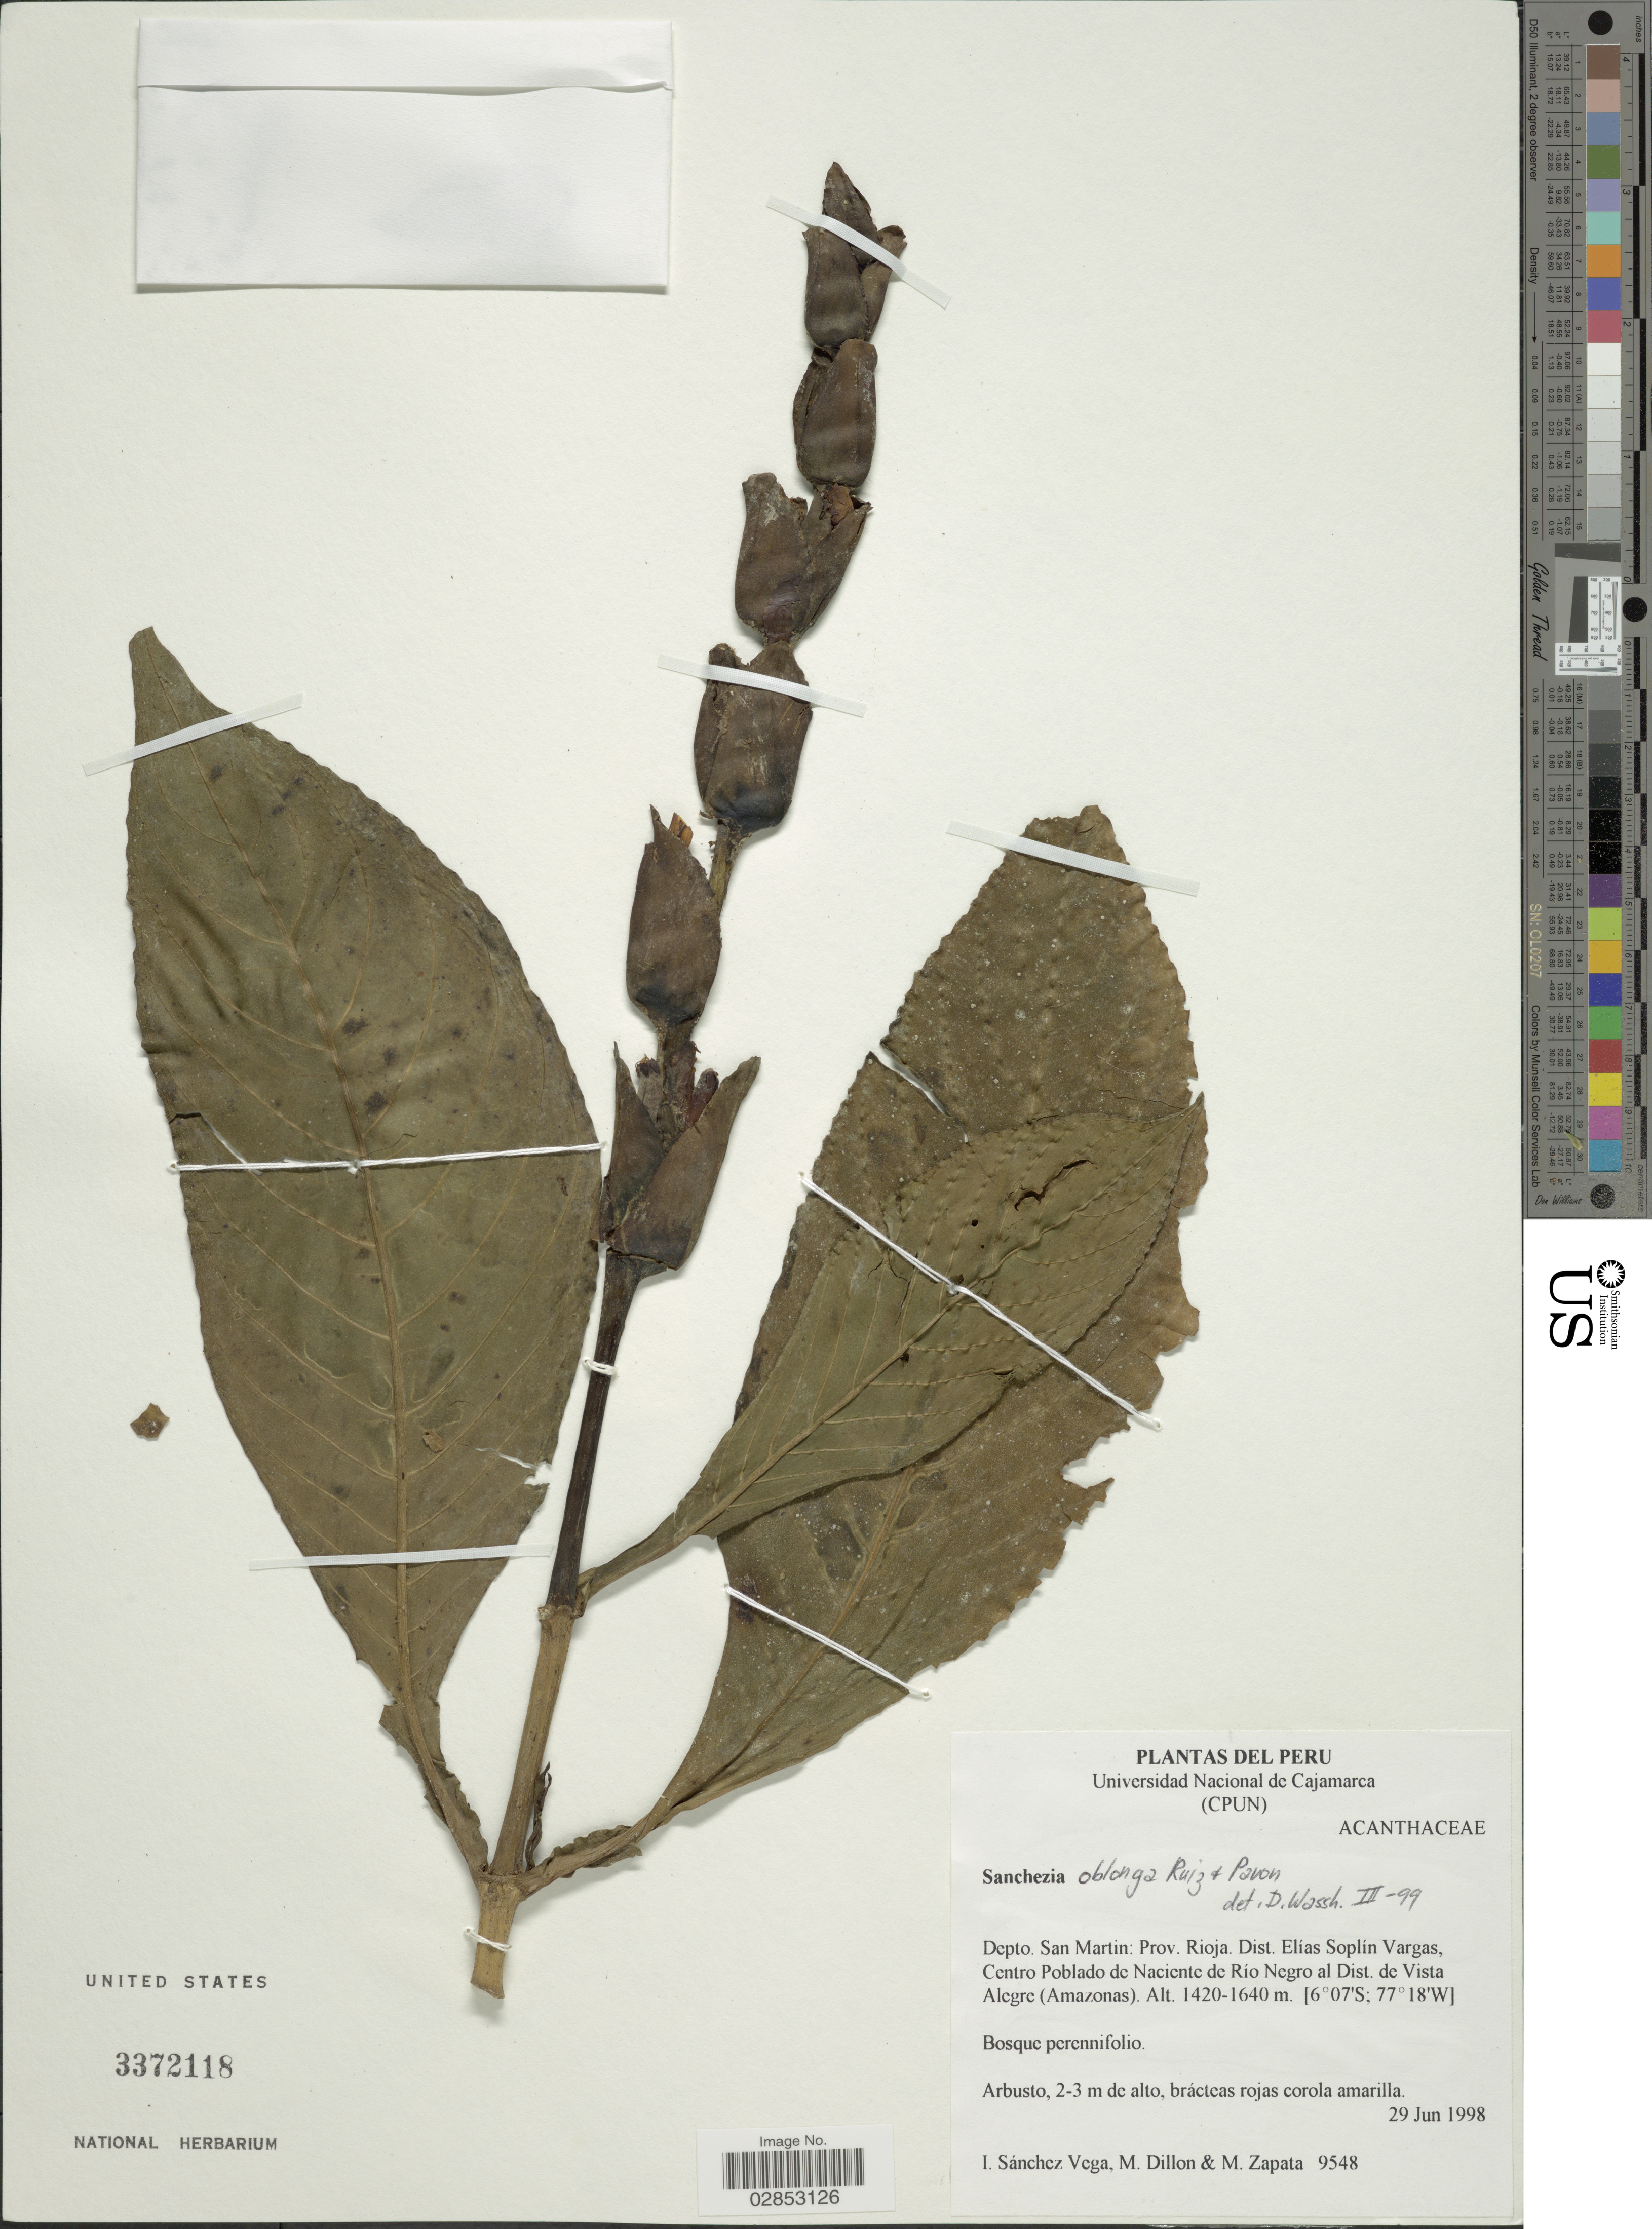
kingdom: Plantae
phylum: Tracheophyta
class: Magnoliopsida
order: Lamiales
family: Acanthaceae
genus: Sanchezia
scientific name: Sanchezia oblonga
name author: Ruiz & Pav.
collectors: I. Sánchez Vega, M. O. Dillon & M. Zapata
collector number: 9548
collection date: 1998-06-29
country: Peru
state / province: San Martín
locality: Depto. San Martin: Prov. Rioja. Dist. Elías Soplín Vargas, Centro Poblado de Naciente de Río Negro al Dist. de Vista Alegre (Amazonas).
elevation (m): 1420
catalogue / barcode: US 3372118